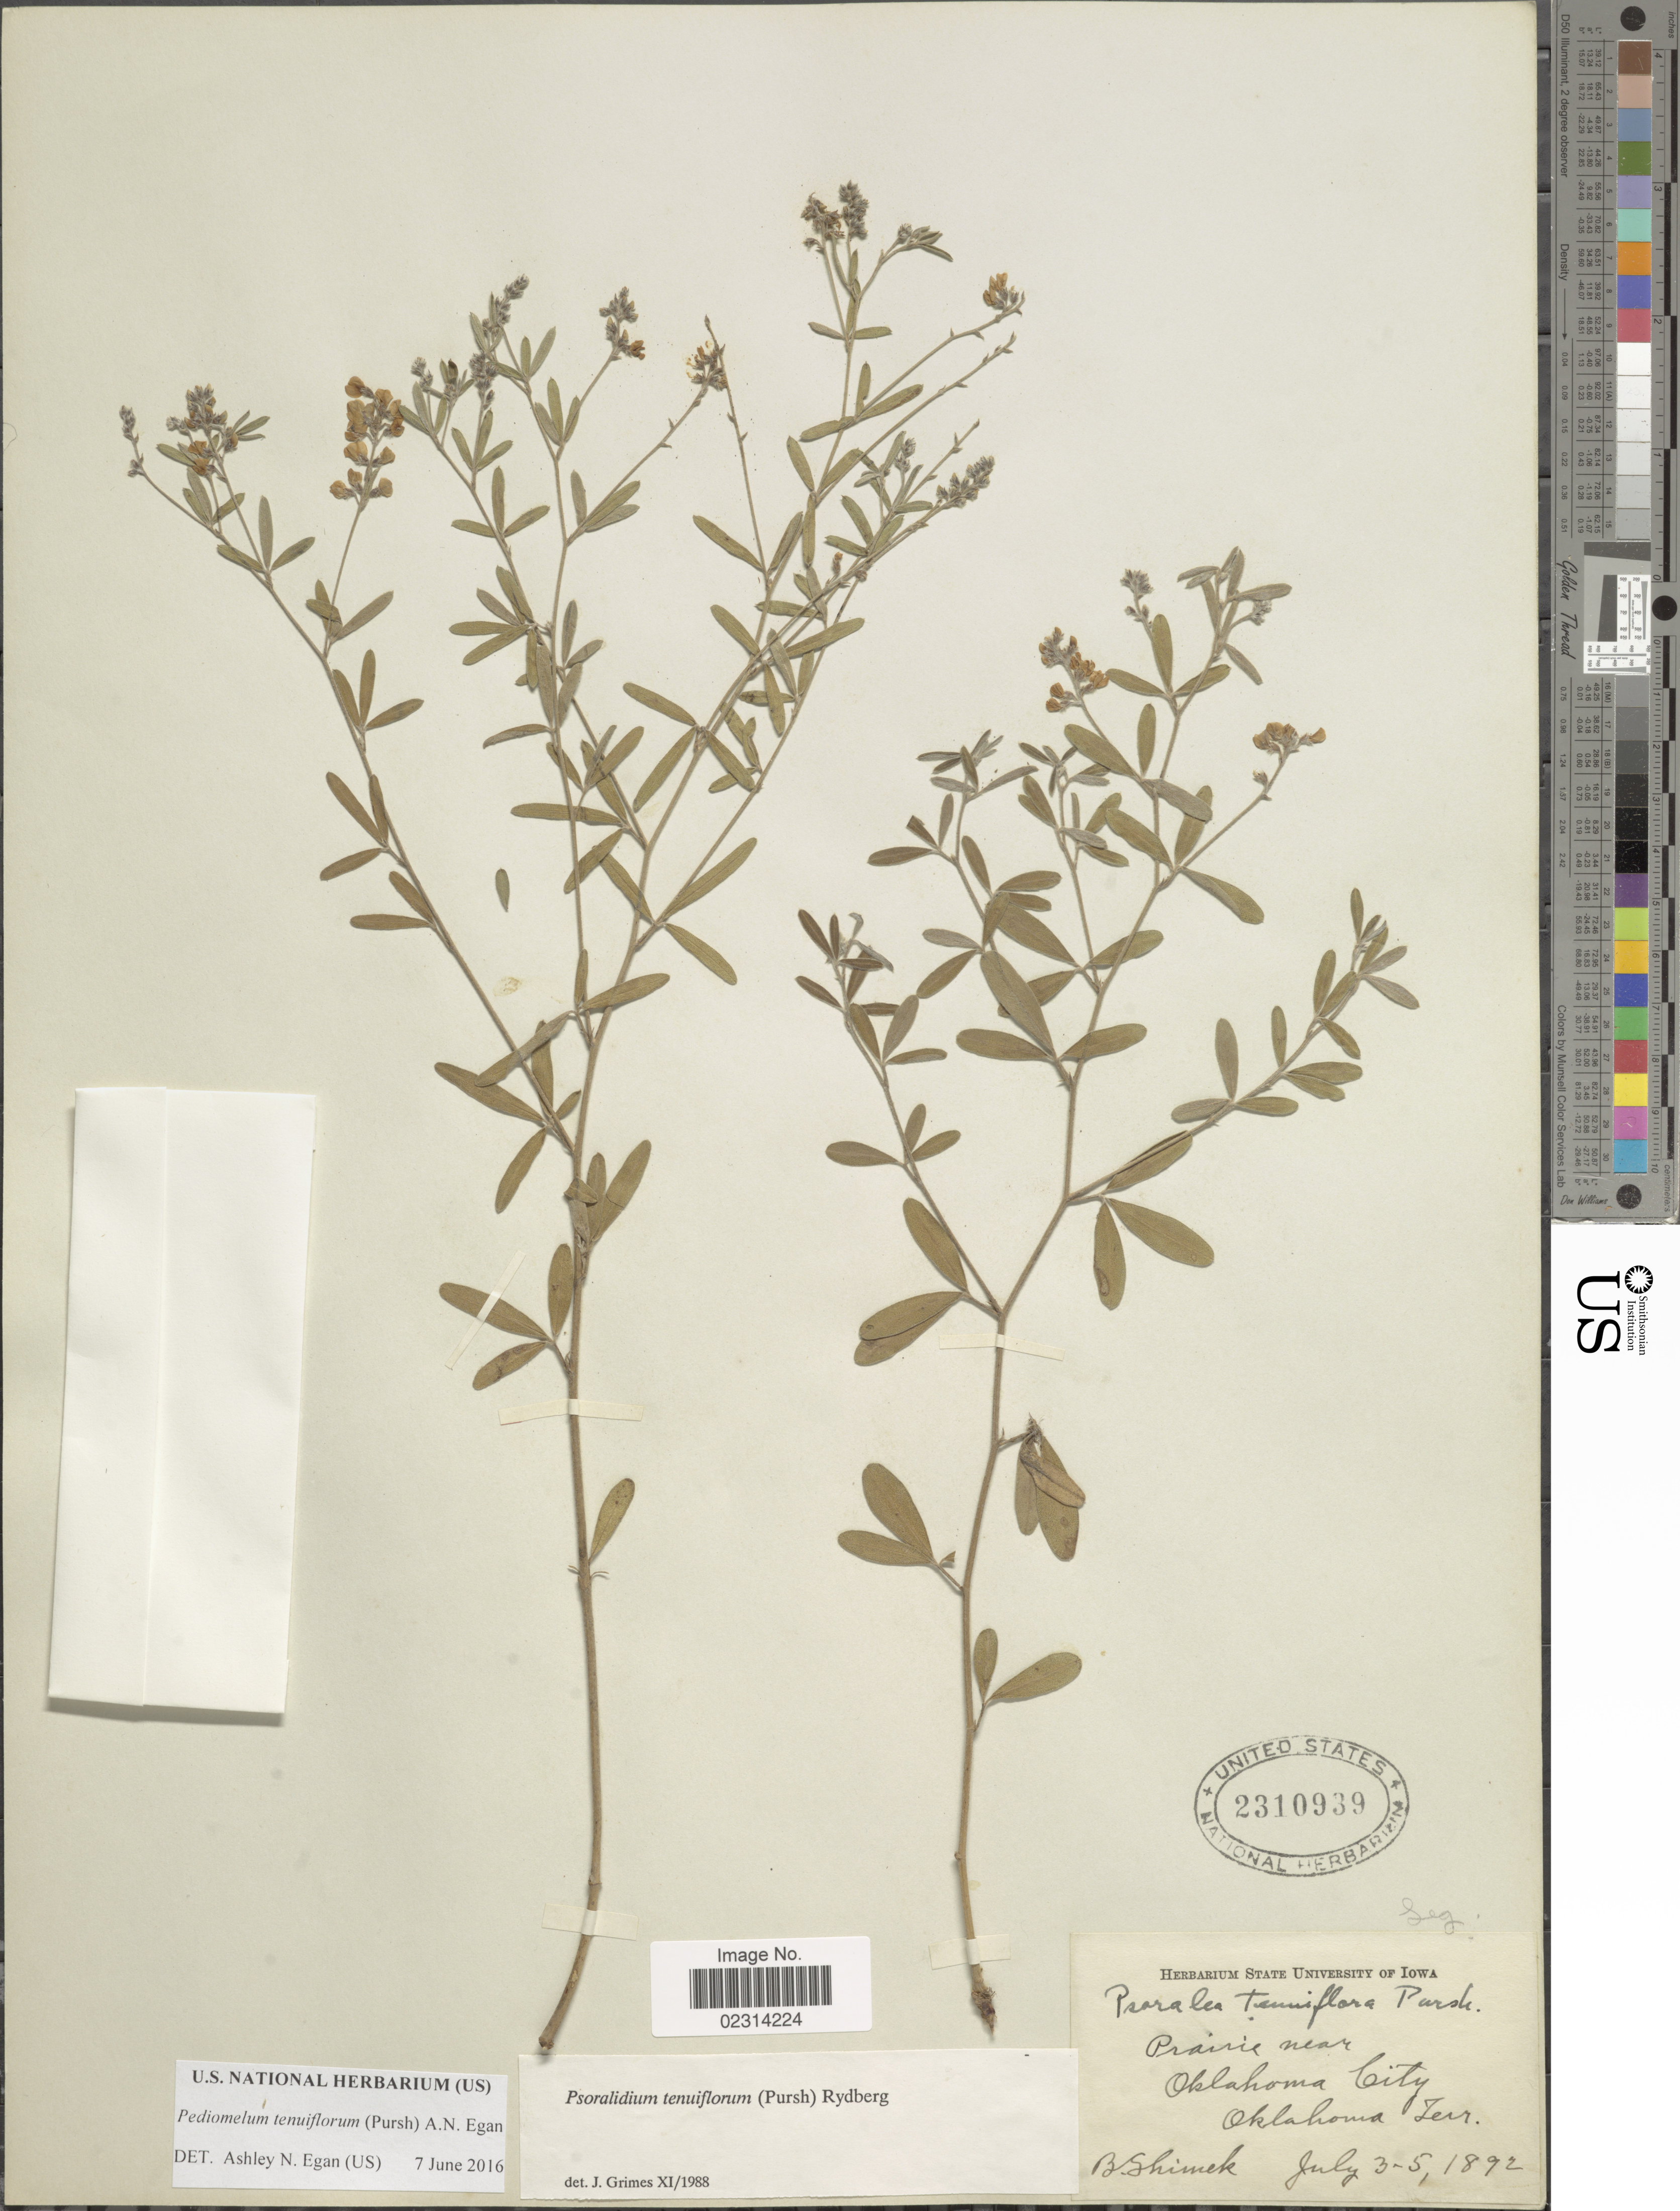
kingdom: Plantae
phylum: Tracheophyta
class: Magnoliopsida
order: Fabales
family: Fabaceae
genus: Psoralidium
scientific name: Psoralidium tenuiflorum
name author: (Pursh) Rydb.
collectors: B. Shimek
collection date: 1892-07-03/1892-07-05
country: United States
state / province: Oklahoma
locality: Near Oklahoma City. Oklahoma Terr.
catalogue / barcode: US 2310939